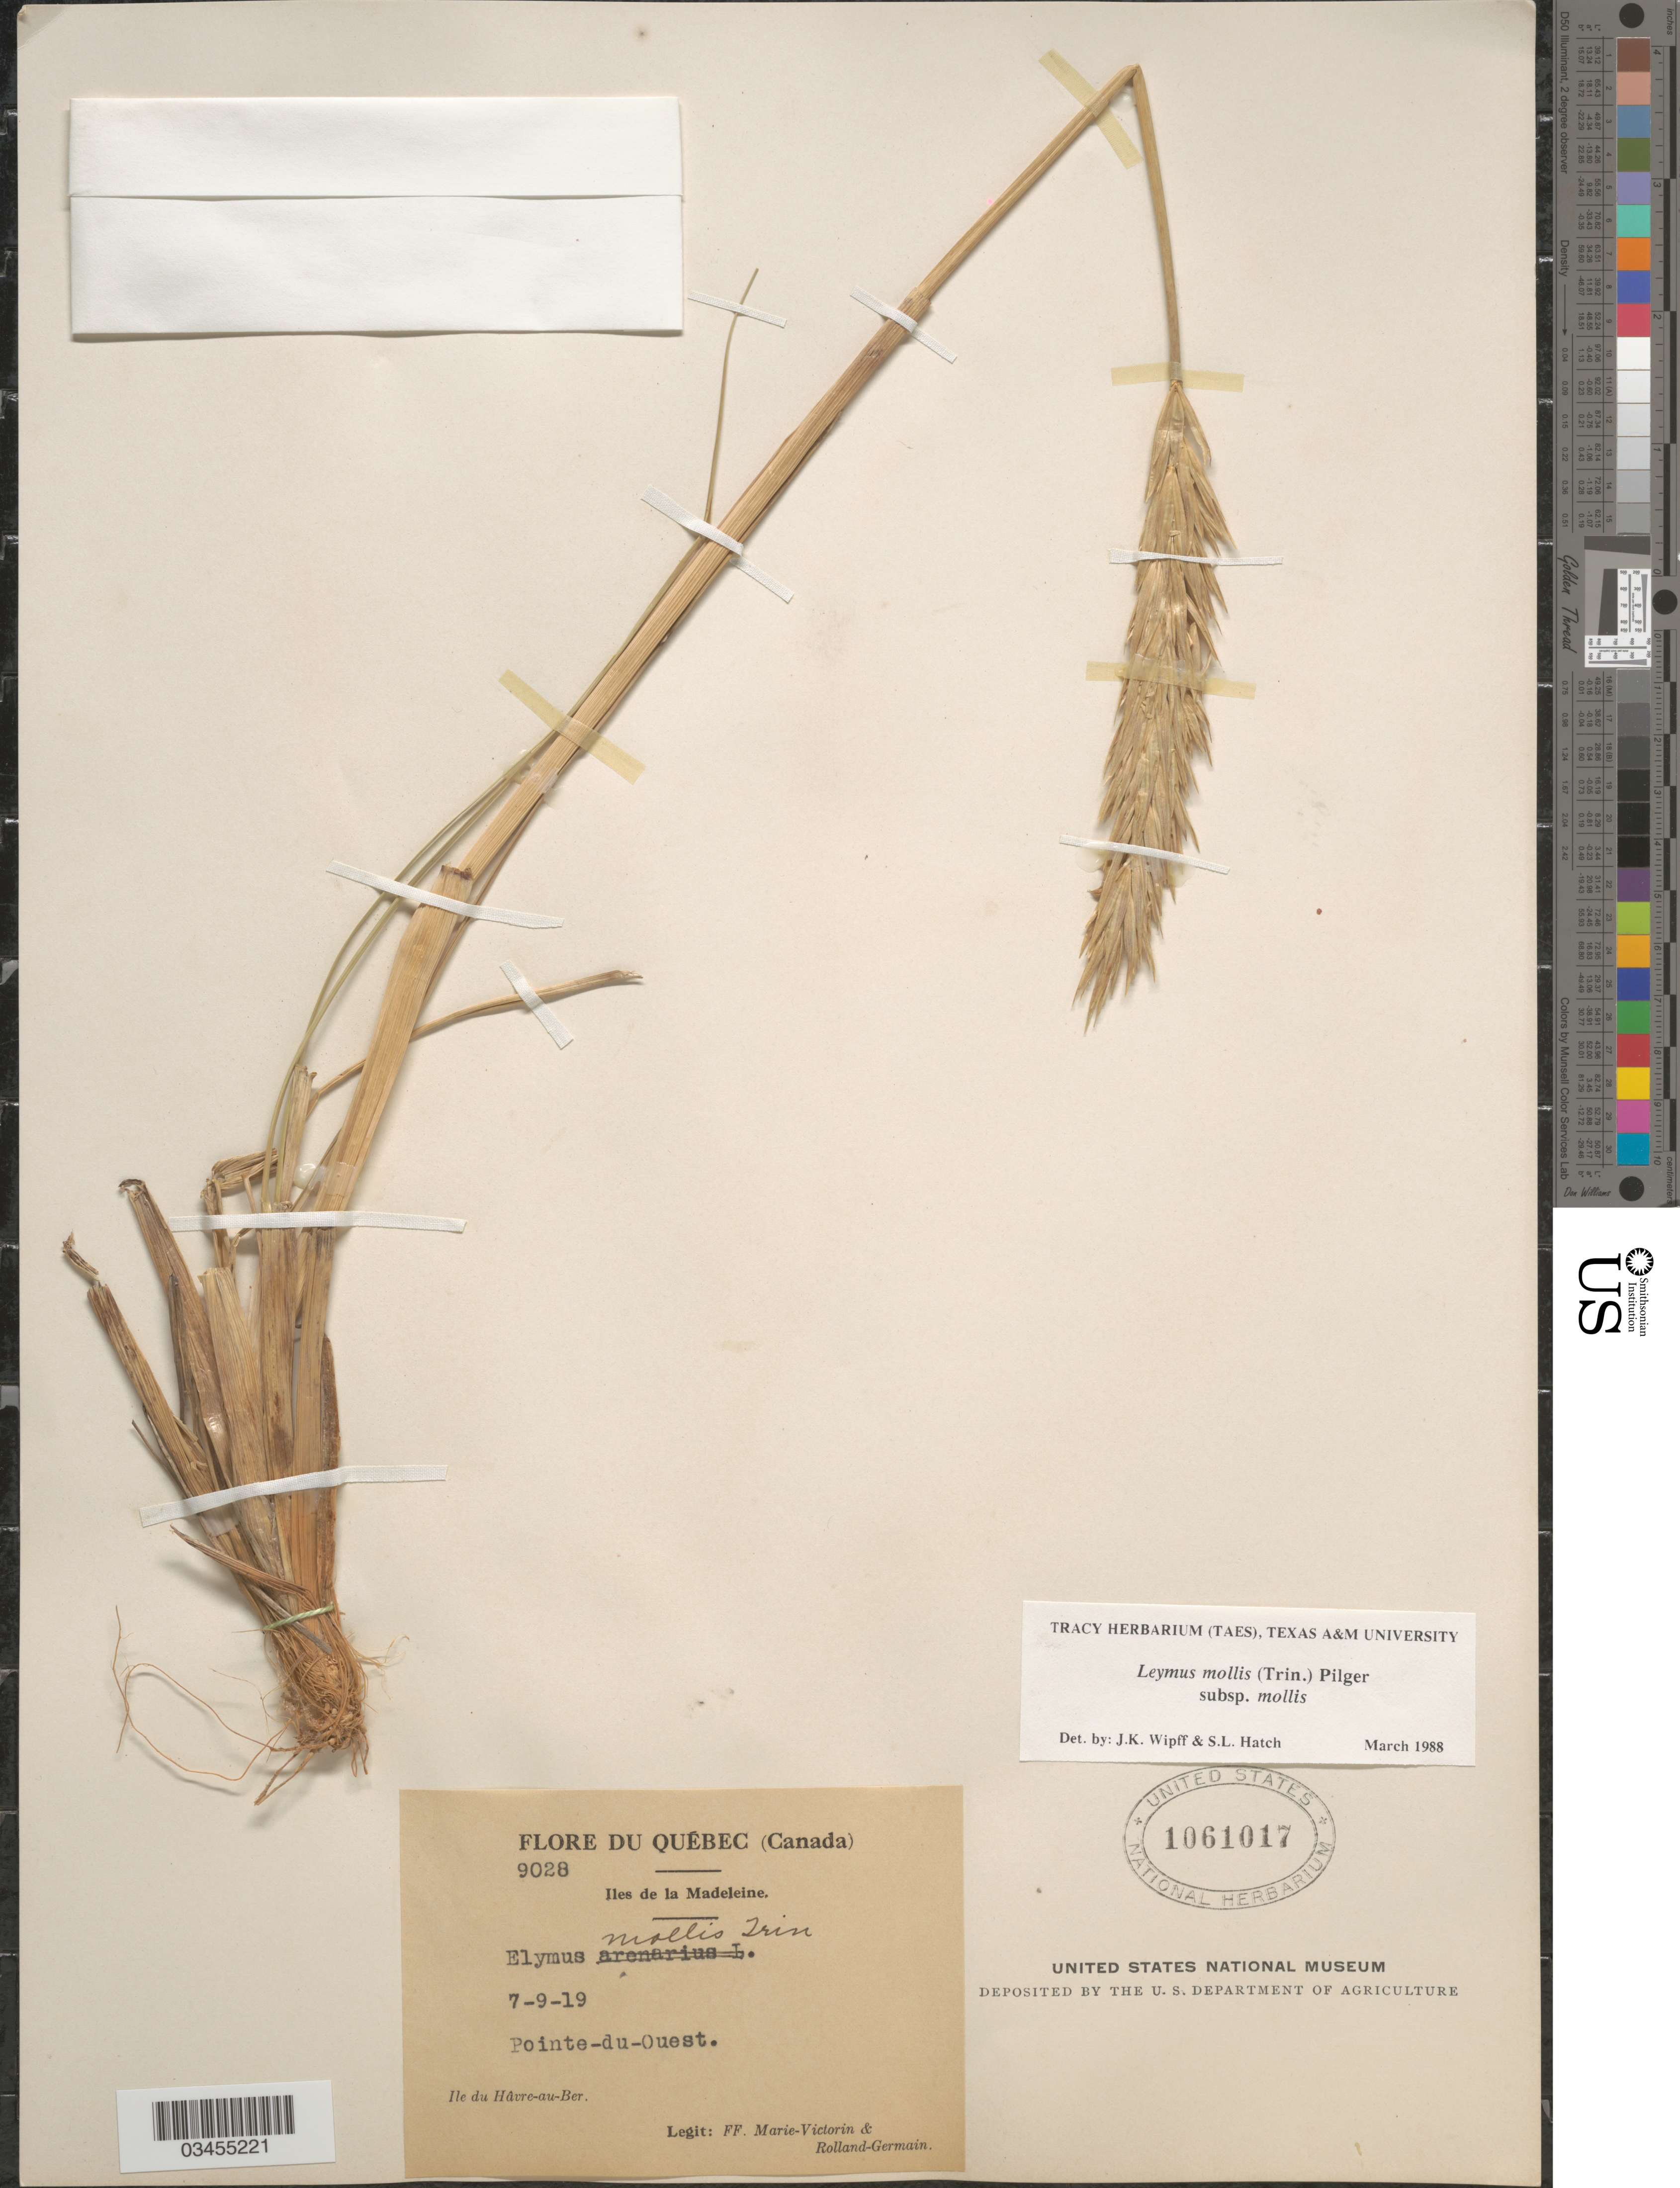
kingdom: Plantae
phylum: Tracheophyta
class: Liliopsida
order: Poales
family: Poaceae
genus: Leymus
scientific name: Leymus mollis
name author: (Trin.) Pilg.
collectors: F. Marie-Victorin & Rolland-Germain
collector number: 9028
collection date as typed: Transcribed d/m/y: 7/9/19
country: Canada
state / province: Quebec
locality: Iles de la Madeleine. Pointe-du-Ouest. Ile du Hâvre-au-Ber.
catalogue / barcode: US 1061017